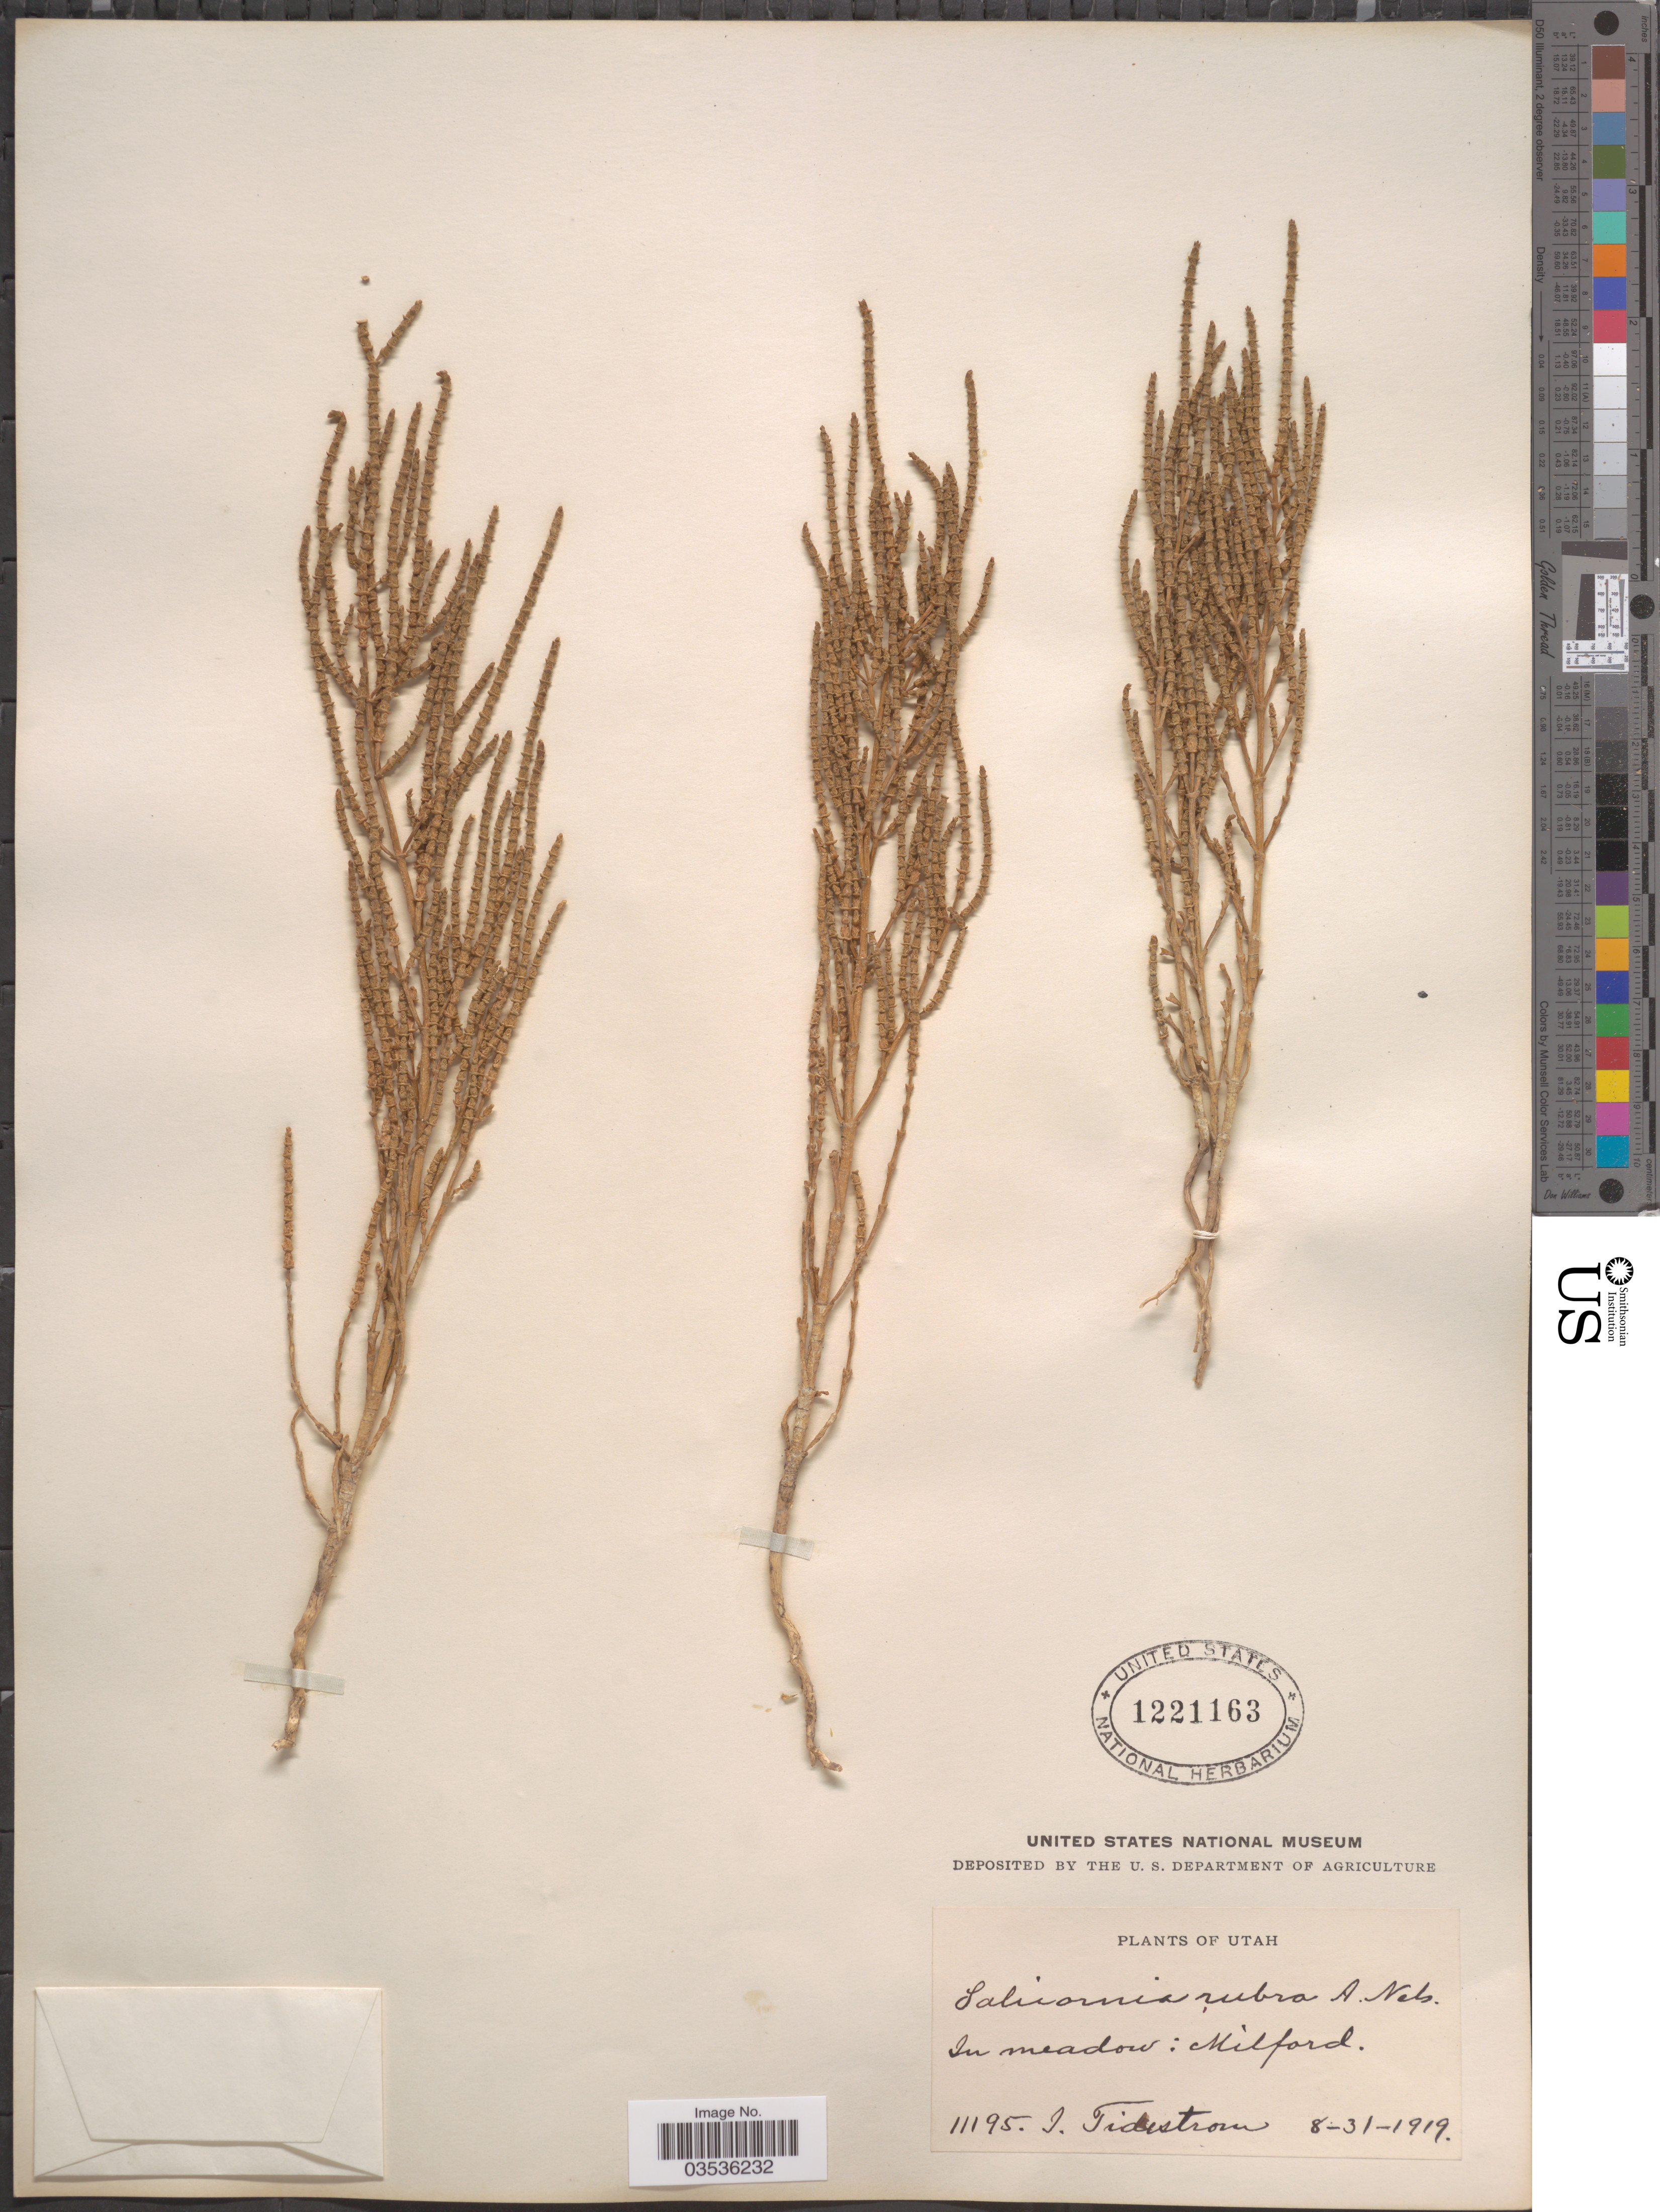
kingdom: Plantae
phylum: Tracheophyta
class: Magnoliopsida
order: Caryophyllales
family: Amaranthaceae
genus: Salicornia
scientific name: Salicornia rubra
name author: A. Nelson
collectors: I. F. Tidestrom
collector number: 11195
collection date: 1919-08-31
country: United States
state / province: Utah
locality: Milford.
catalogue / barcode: US 1221163